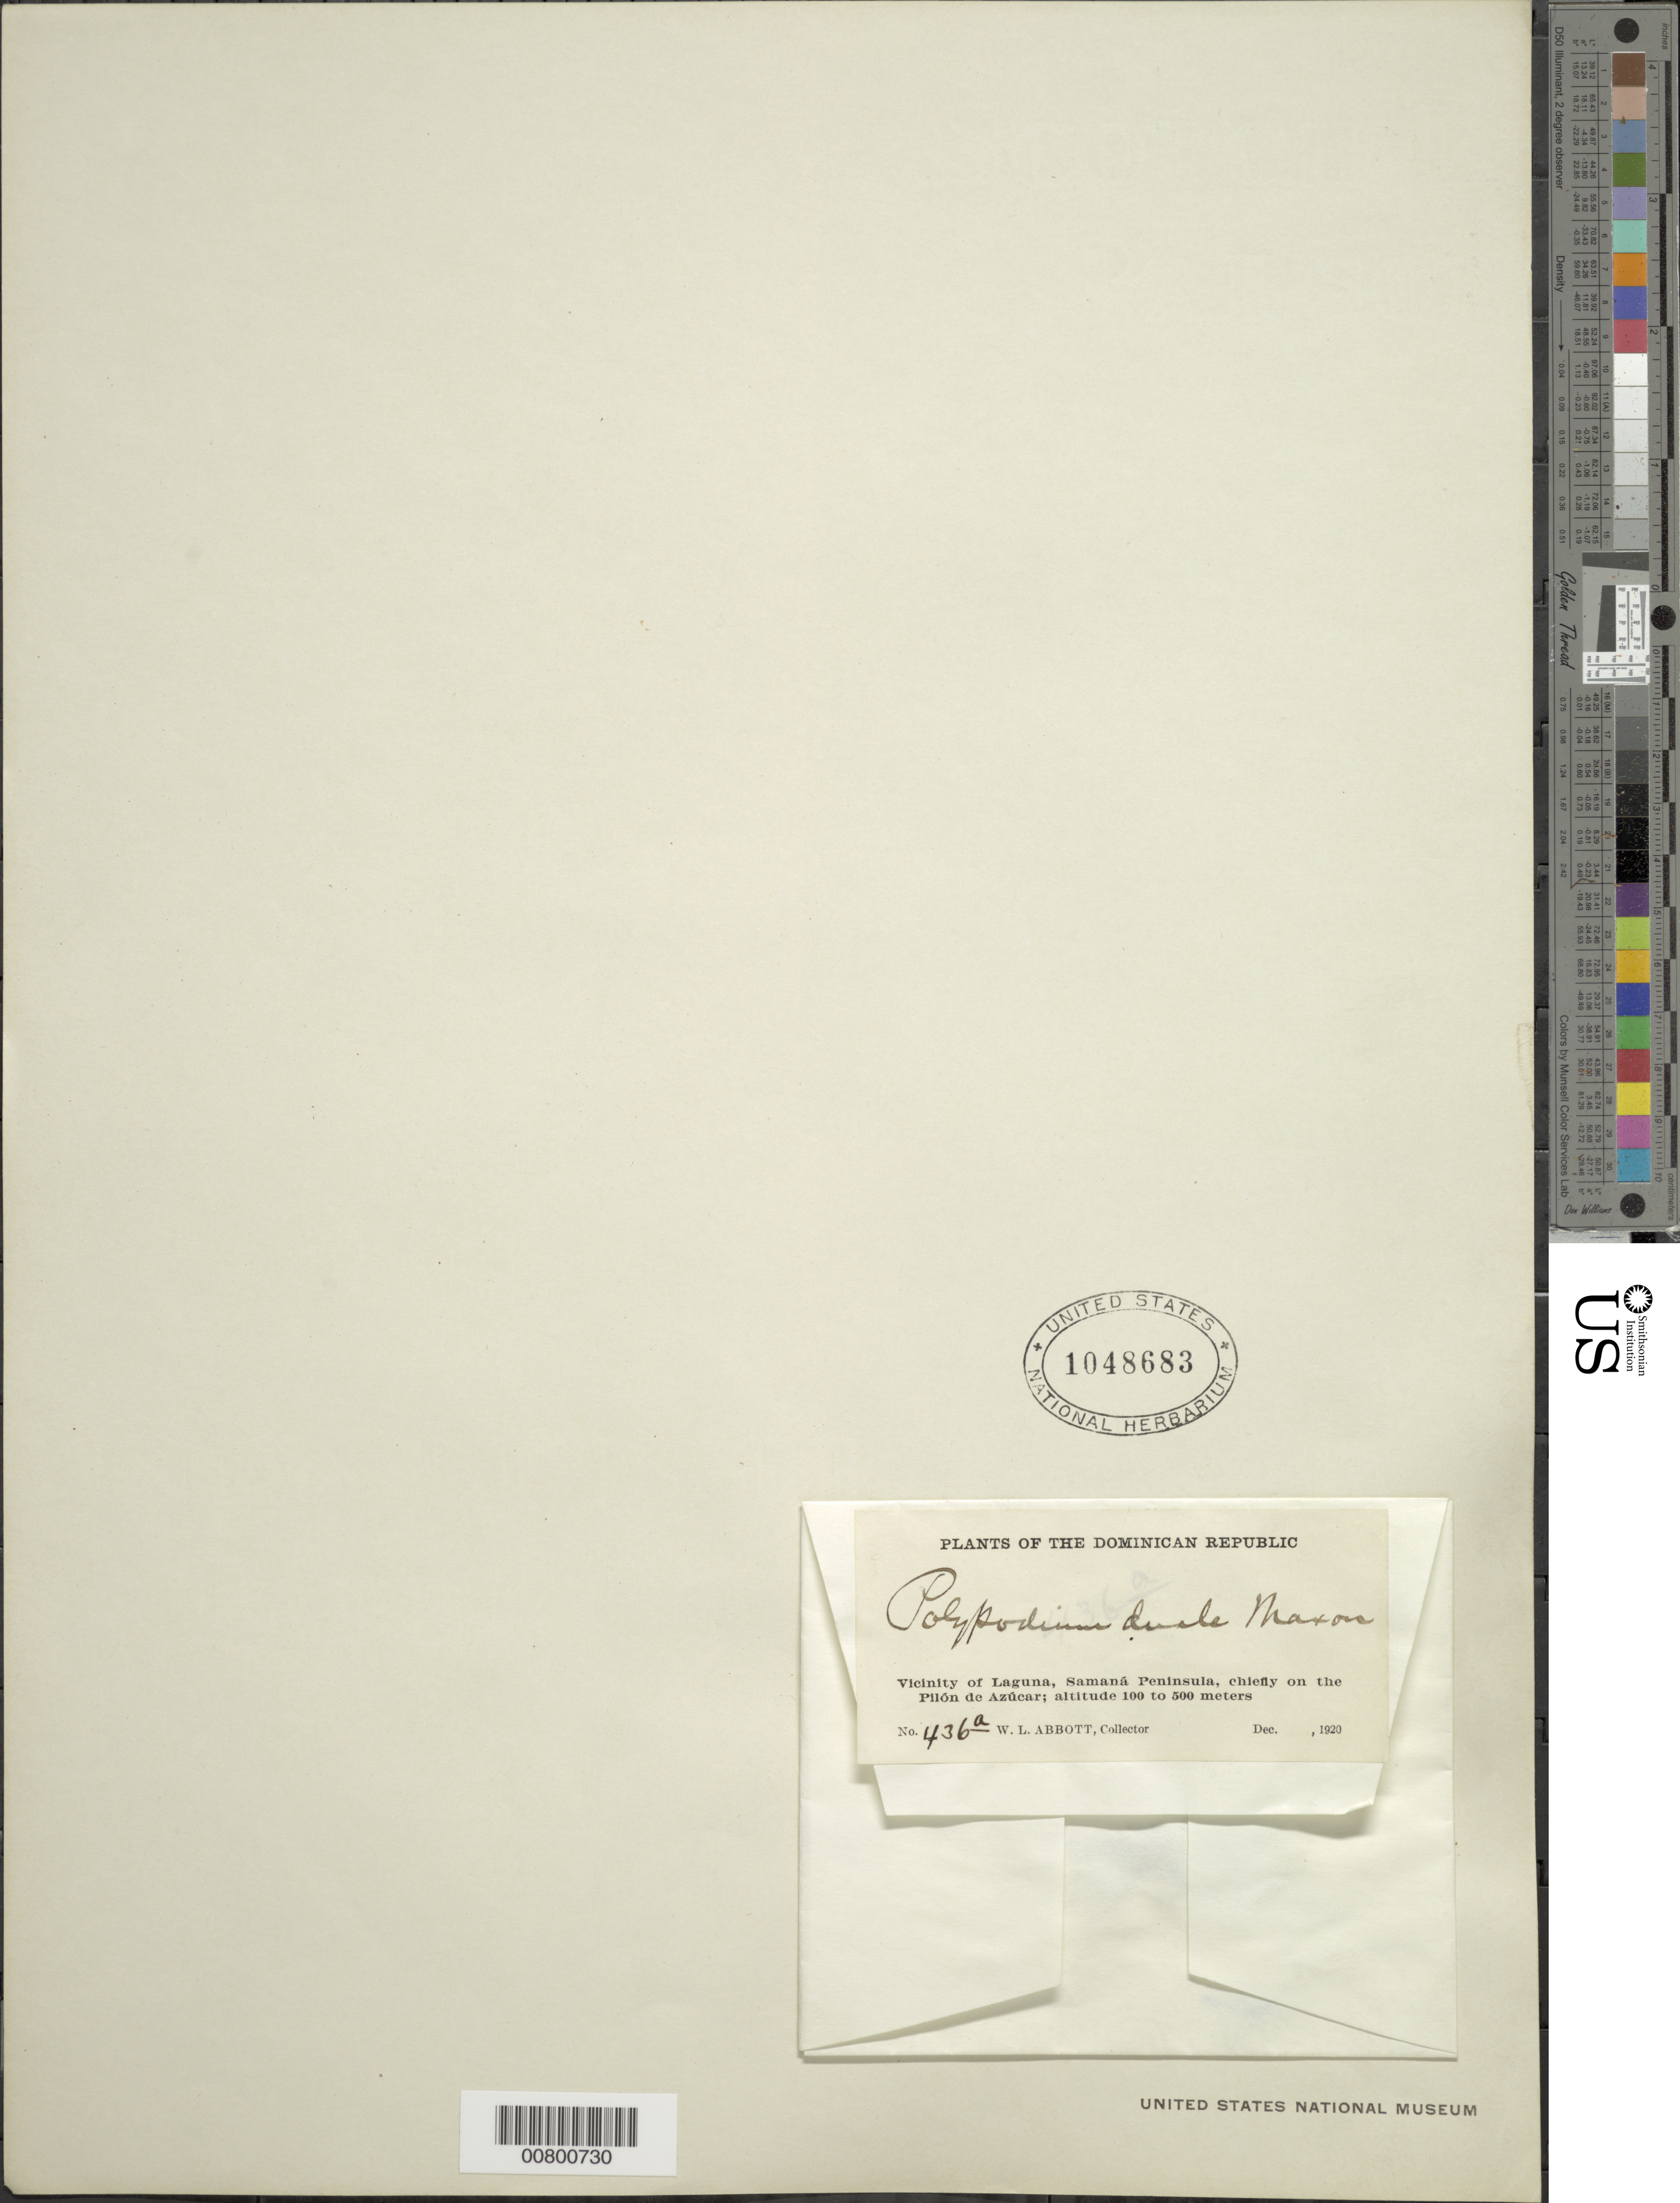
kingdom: Plantae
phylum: Tracheophyta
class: Polypodiopsida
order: Polypodiales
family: Polypodiaceae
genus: Cochlidium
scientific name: Cochlidium serrulatum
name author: (Sw.) L.E. Bishop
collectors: W. L. Abbott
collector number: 436a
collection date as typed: Dec 1920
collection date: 1920-12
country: Dominican Republic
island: Hispaniola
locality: Laguna vicinity, Samaná Peninsula, chiefly on the Pilón de Azúcar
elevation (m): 100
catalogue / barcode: US 1048683